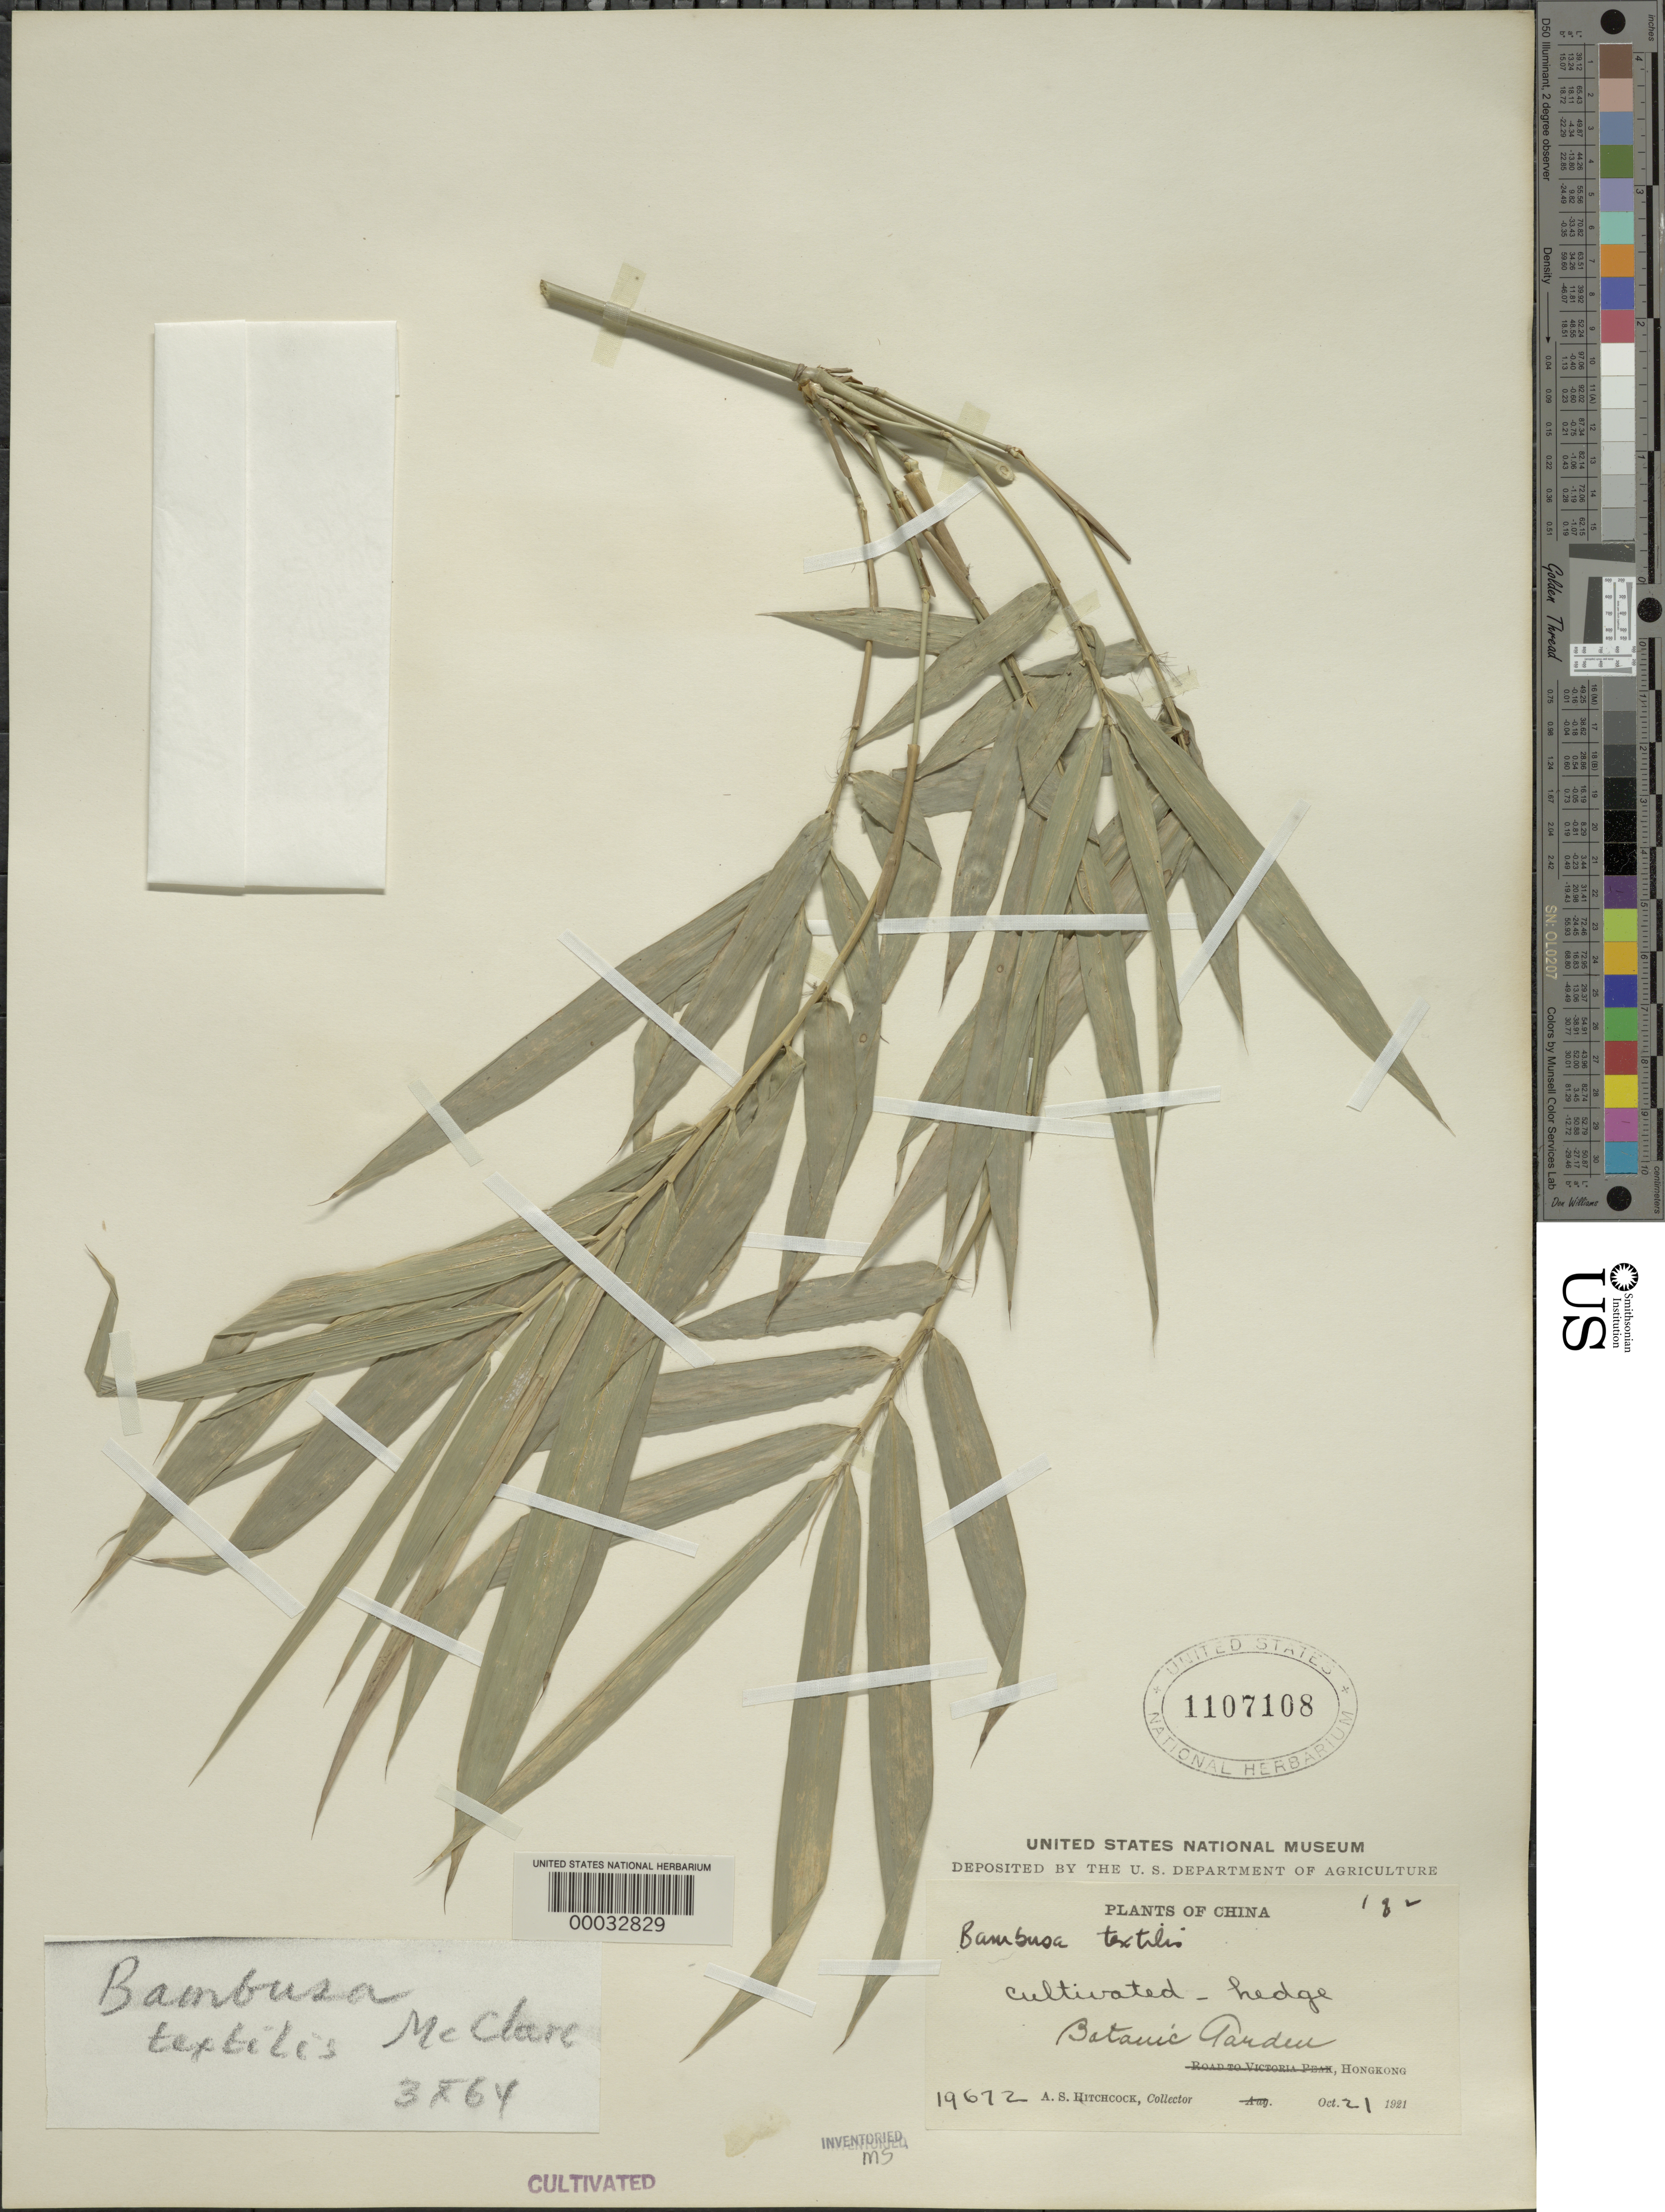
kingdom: Plantae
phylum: Tracheophyta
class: Liliopsida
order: Poales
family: Poaceae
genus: Bambusa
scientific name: Bambusa textilis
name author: McClure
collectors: A. S. Hitchcock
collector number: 19672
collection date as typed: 21 Oct 1921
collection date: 1921-10-21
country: China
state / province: Hong Kong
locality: Botanical gardens-hong kong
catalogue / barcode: US 1107108